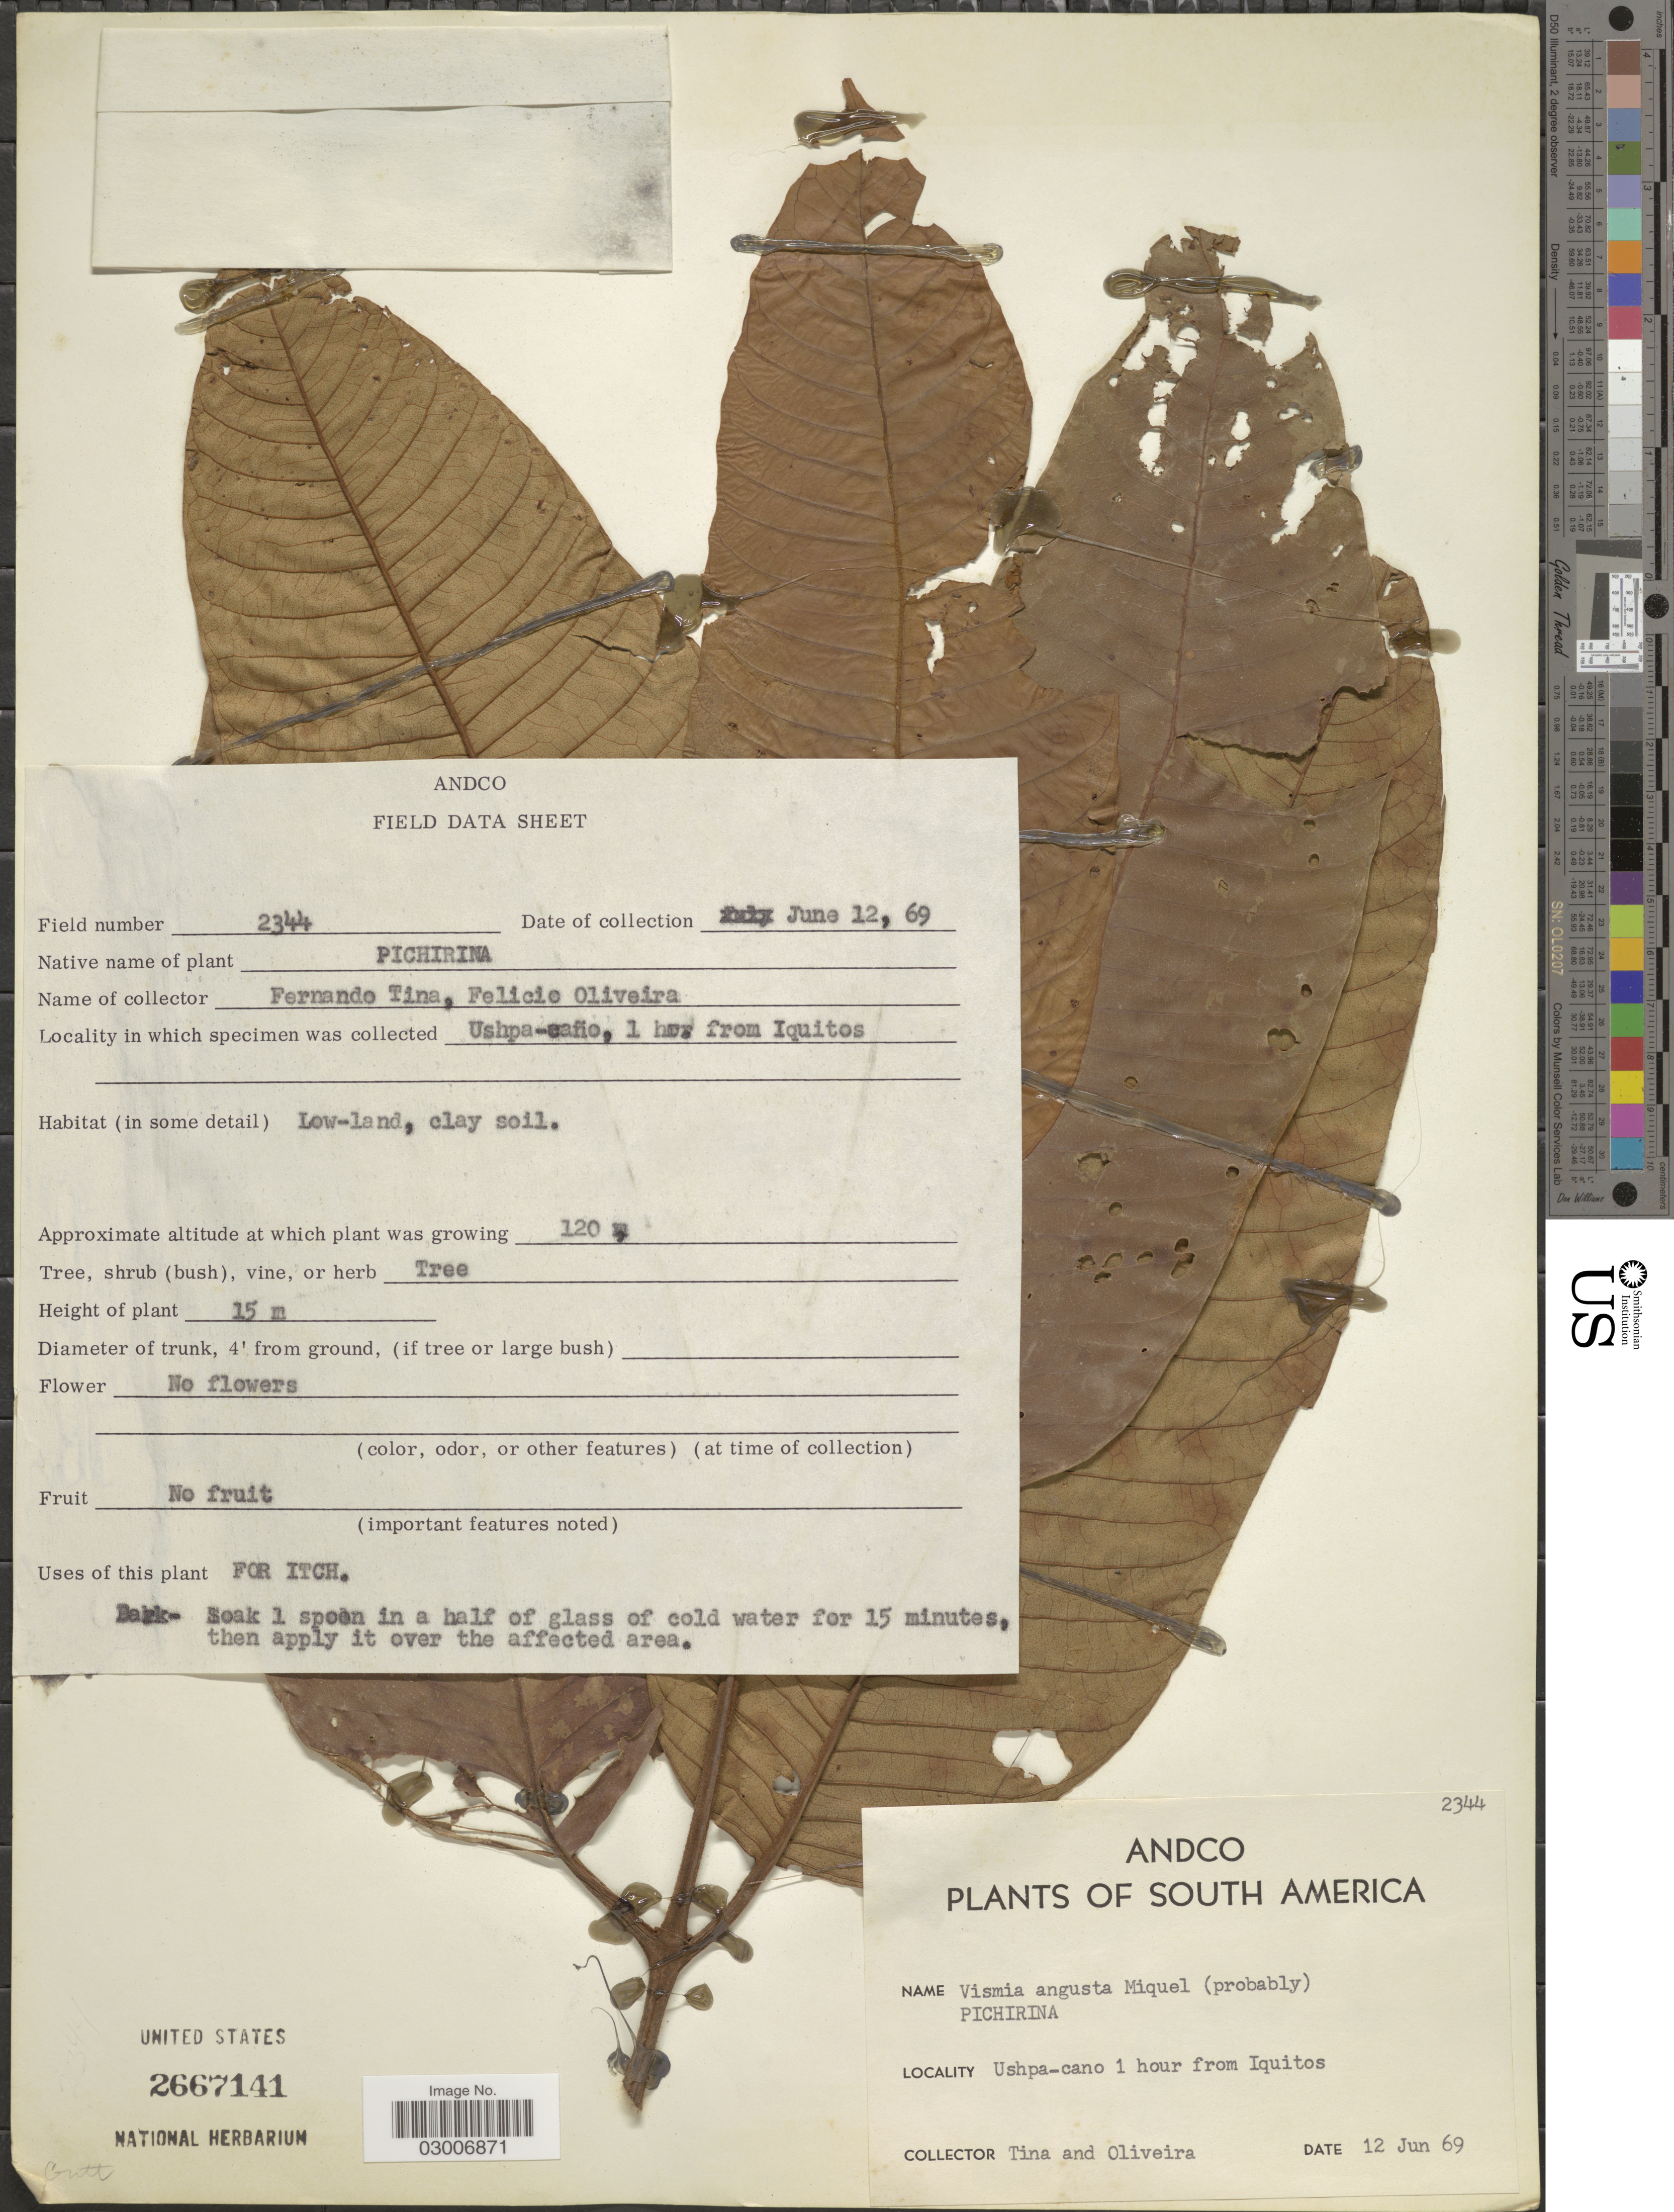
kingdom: Plantae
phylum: Tracheophyta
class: Magnoliopsida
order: Malpighiales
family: Hypericaceae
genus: Vismia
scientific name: Vismia macrophylla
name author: Kunth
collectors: F. Tina & F. Oliveira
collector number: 2344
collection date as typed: Transcribed d/m/y: 12/6/69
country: Peru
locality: Ushpa-saño, 1 hr. from Iquitos. South America.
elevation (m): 120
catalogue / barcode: US 2667141